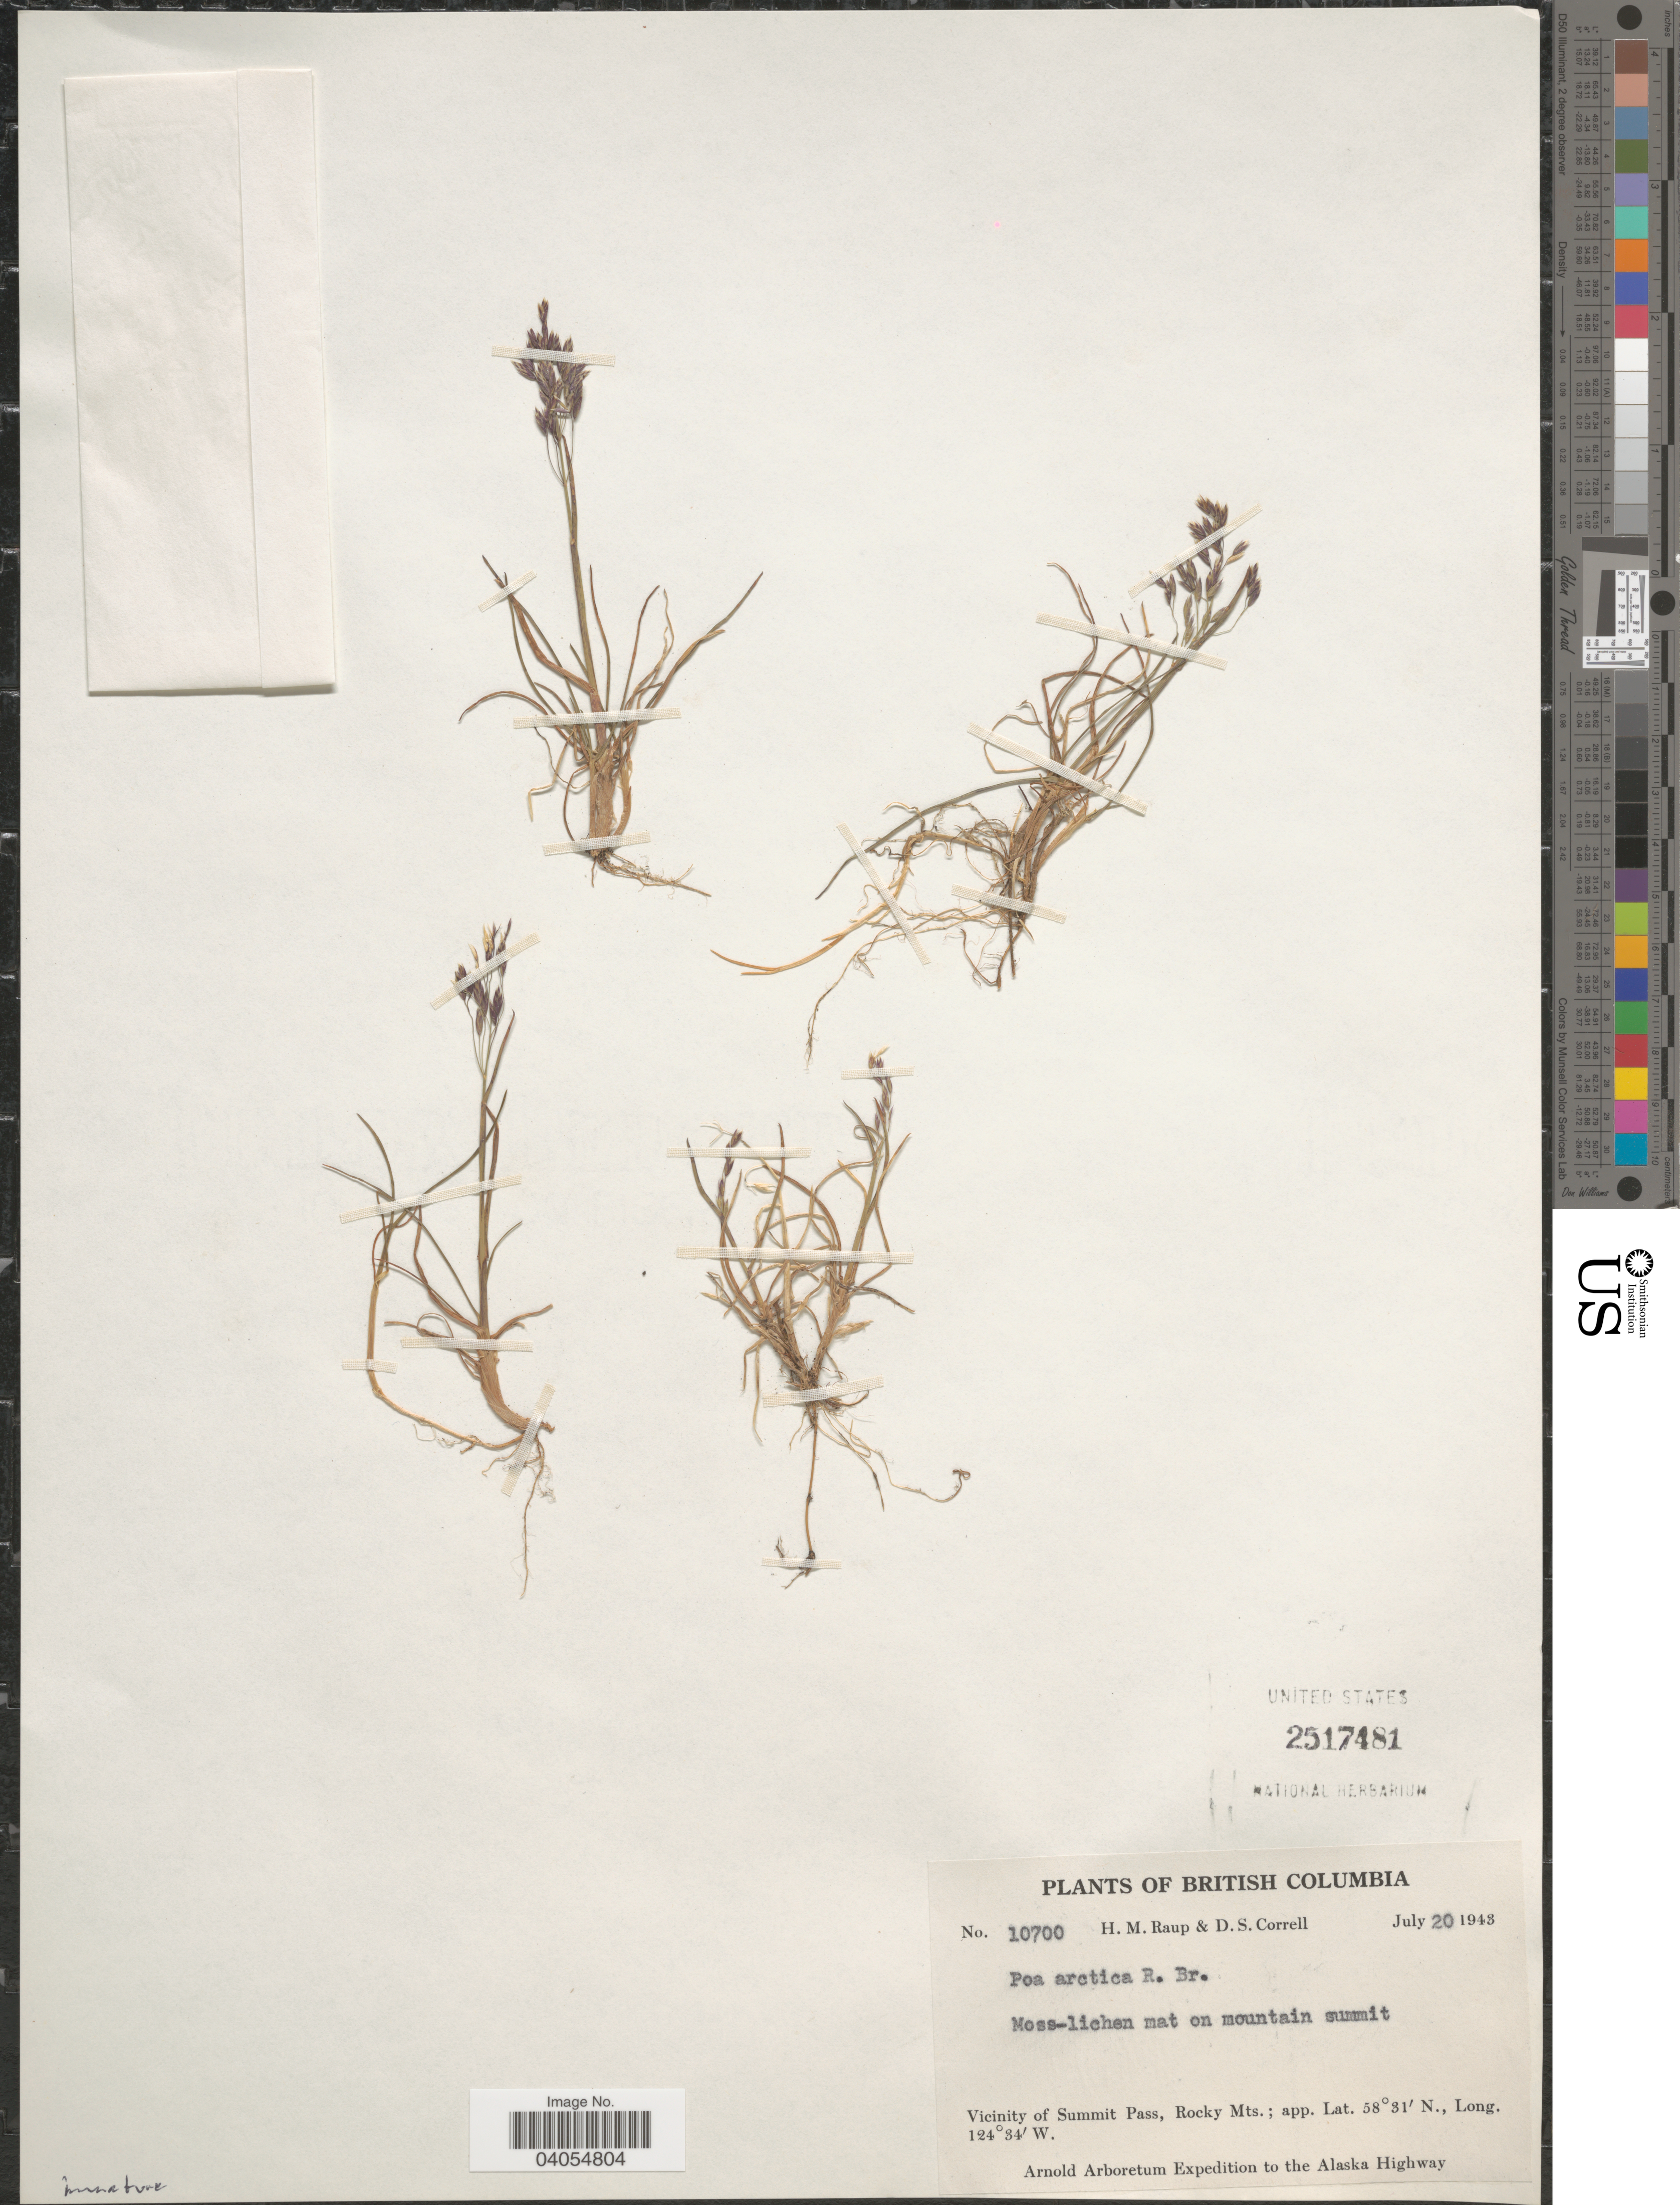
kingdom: Plantae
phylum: Tracheophyta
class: Liliopsida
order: Poales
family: Poaceae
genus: Poa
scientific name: Poa arctica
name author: R. Br.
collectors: H. Raup & D. S. Correll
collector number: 10700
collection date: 1948-07-20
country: Canada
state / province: British Columbia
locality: Vicinity of Summit Pass, Rocky Mts.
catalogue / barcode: US 2517481